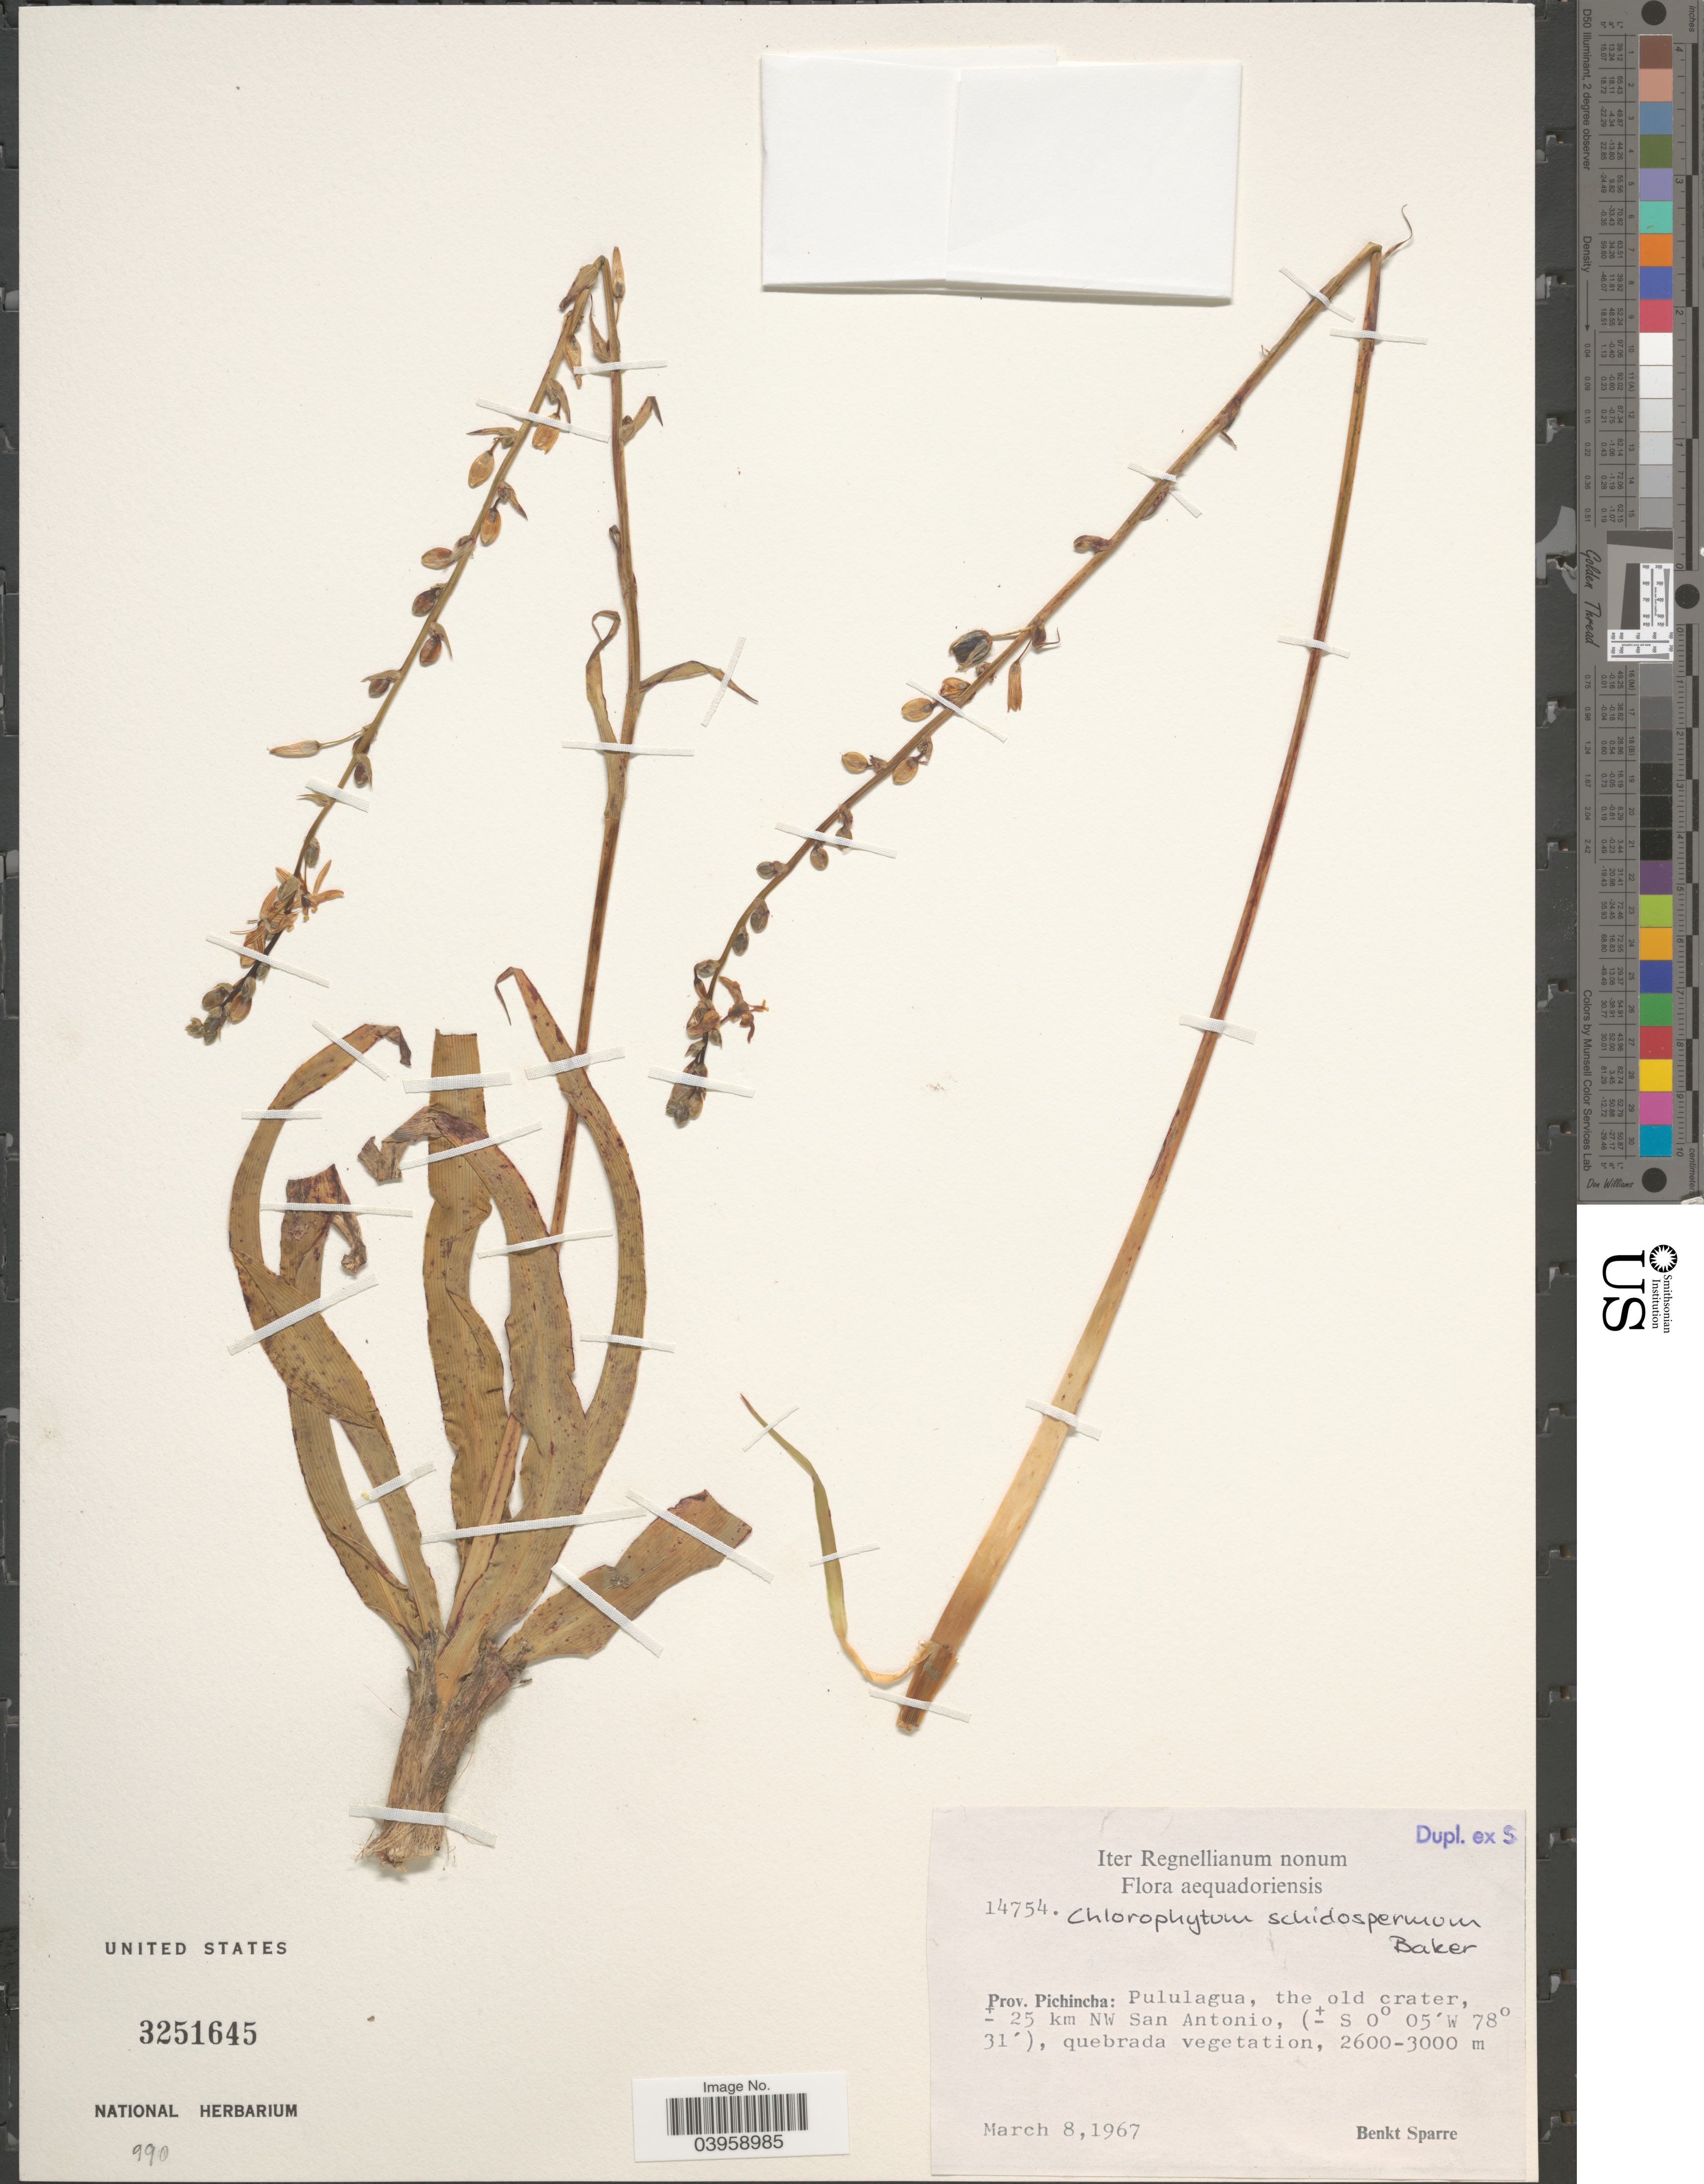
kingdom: Plantae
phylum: Tracheophyta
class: Liliopsida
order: Asparagales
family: Asparagaceae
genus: Chlorophytum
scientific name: Chlorophytum schidospermum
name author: Baker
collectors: B. Sparre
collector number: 14754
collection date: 1967-03-08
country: Ecuador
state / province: Pichincha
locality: Prov. Pichincha: Pululagua, the old crater, ± 25 km NW San Antonio.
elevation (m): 2600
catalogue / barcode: US 3251645